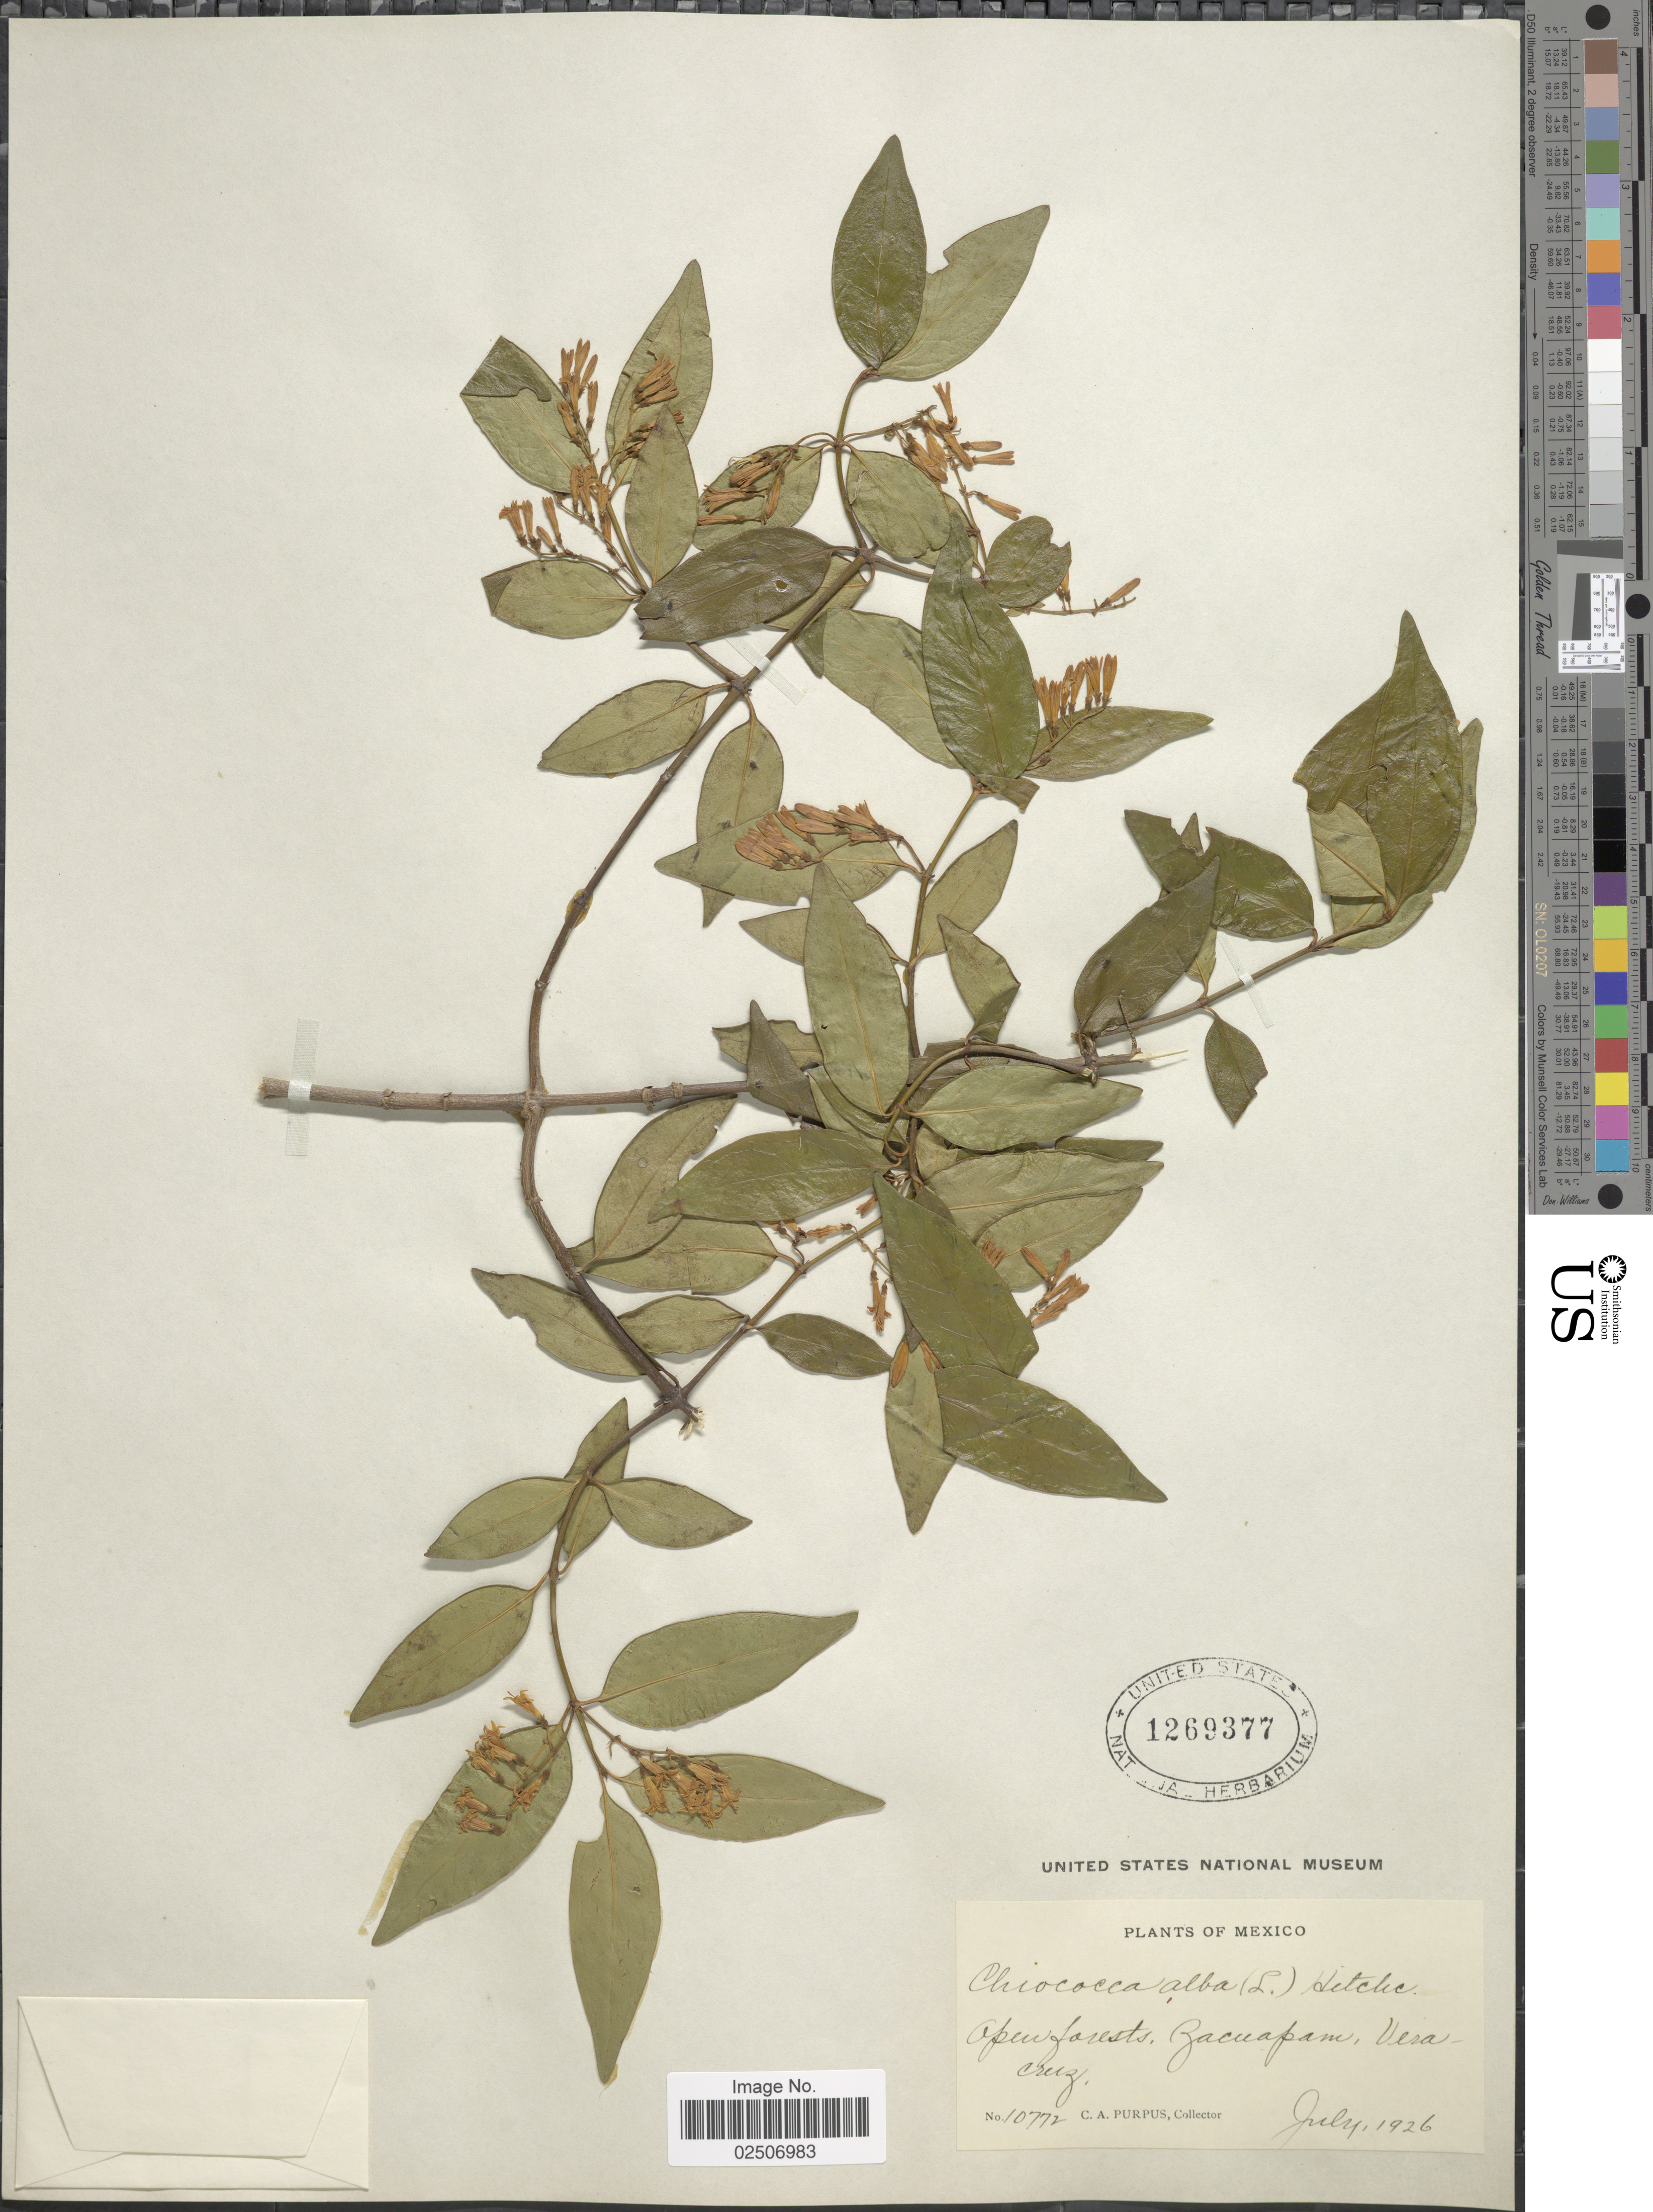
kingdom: Plantae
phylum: Tracheophyta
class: Magnoliopsida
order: Gentianales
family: Rubiaceae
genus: Chiococca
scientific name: Chiococca alba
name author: (L.) Hitchc.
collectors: C. A. Purpus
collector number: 10772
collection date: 1926-07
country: Mexico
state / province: Veracruz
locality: Open forests, Zacuapam, Vera-cruz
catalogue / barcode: US 1269377